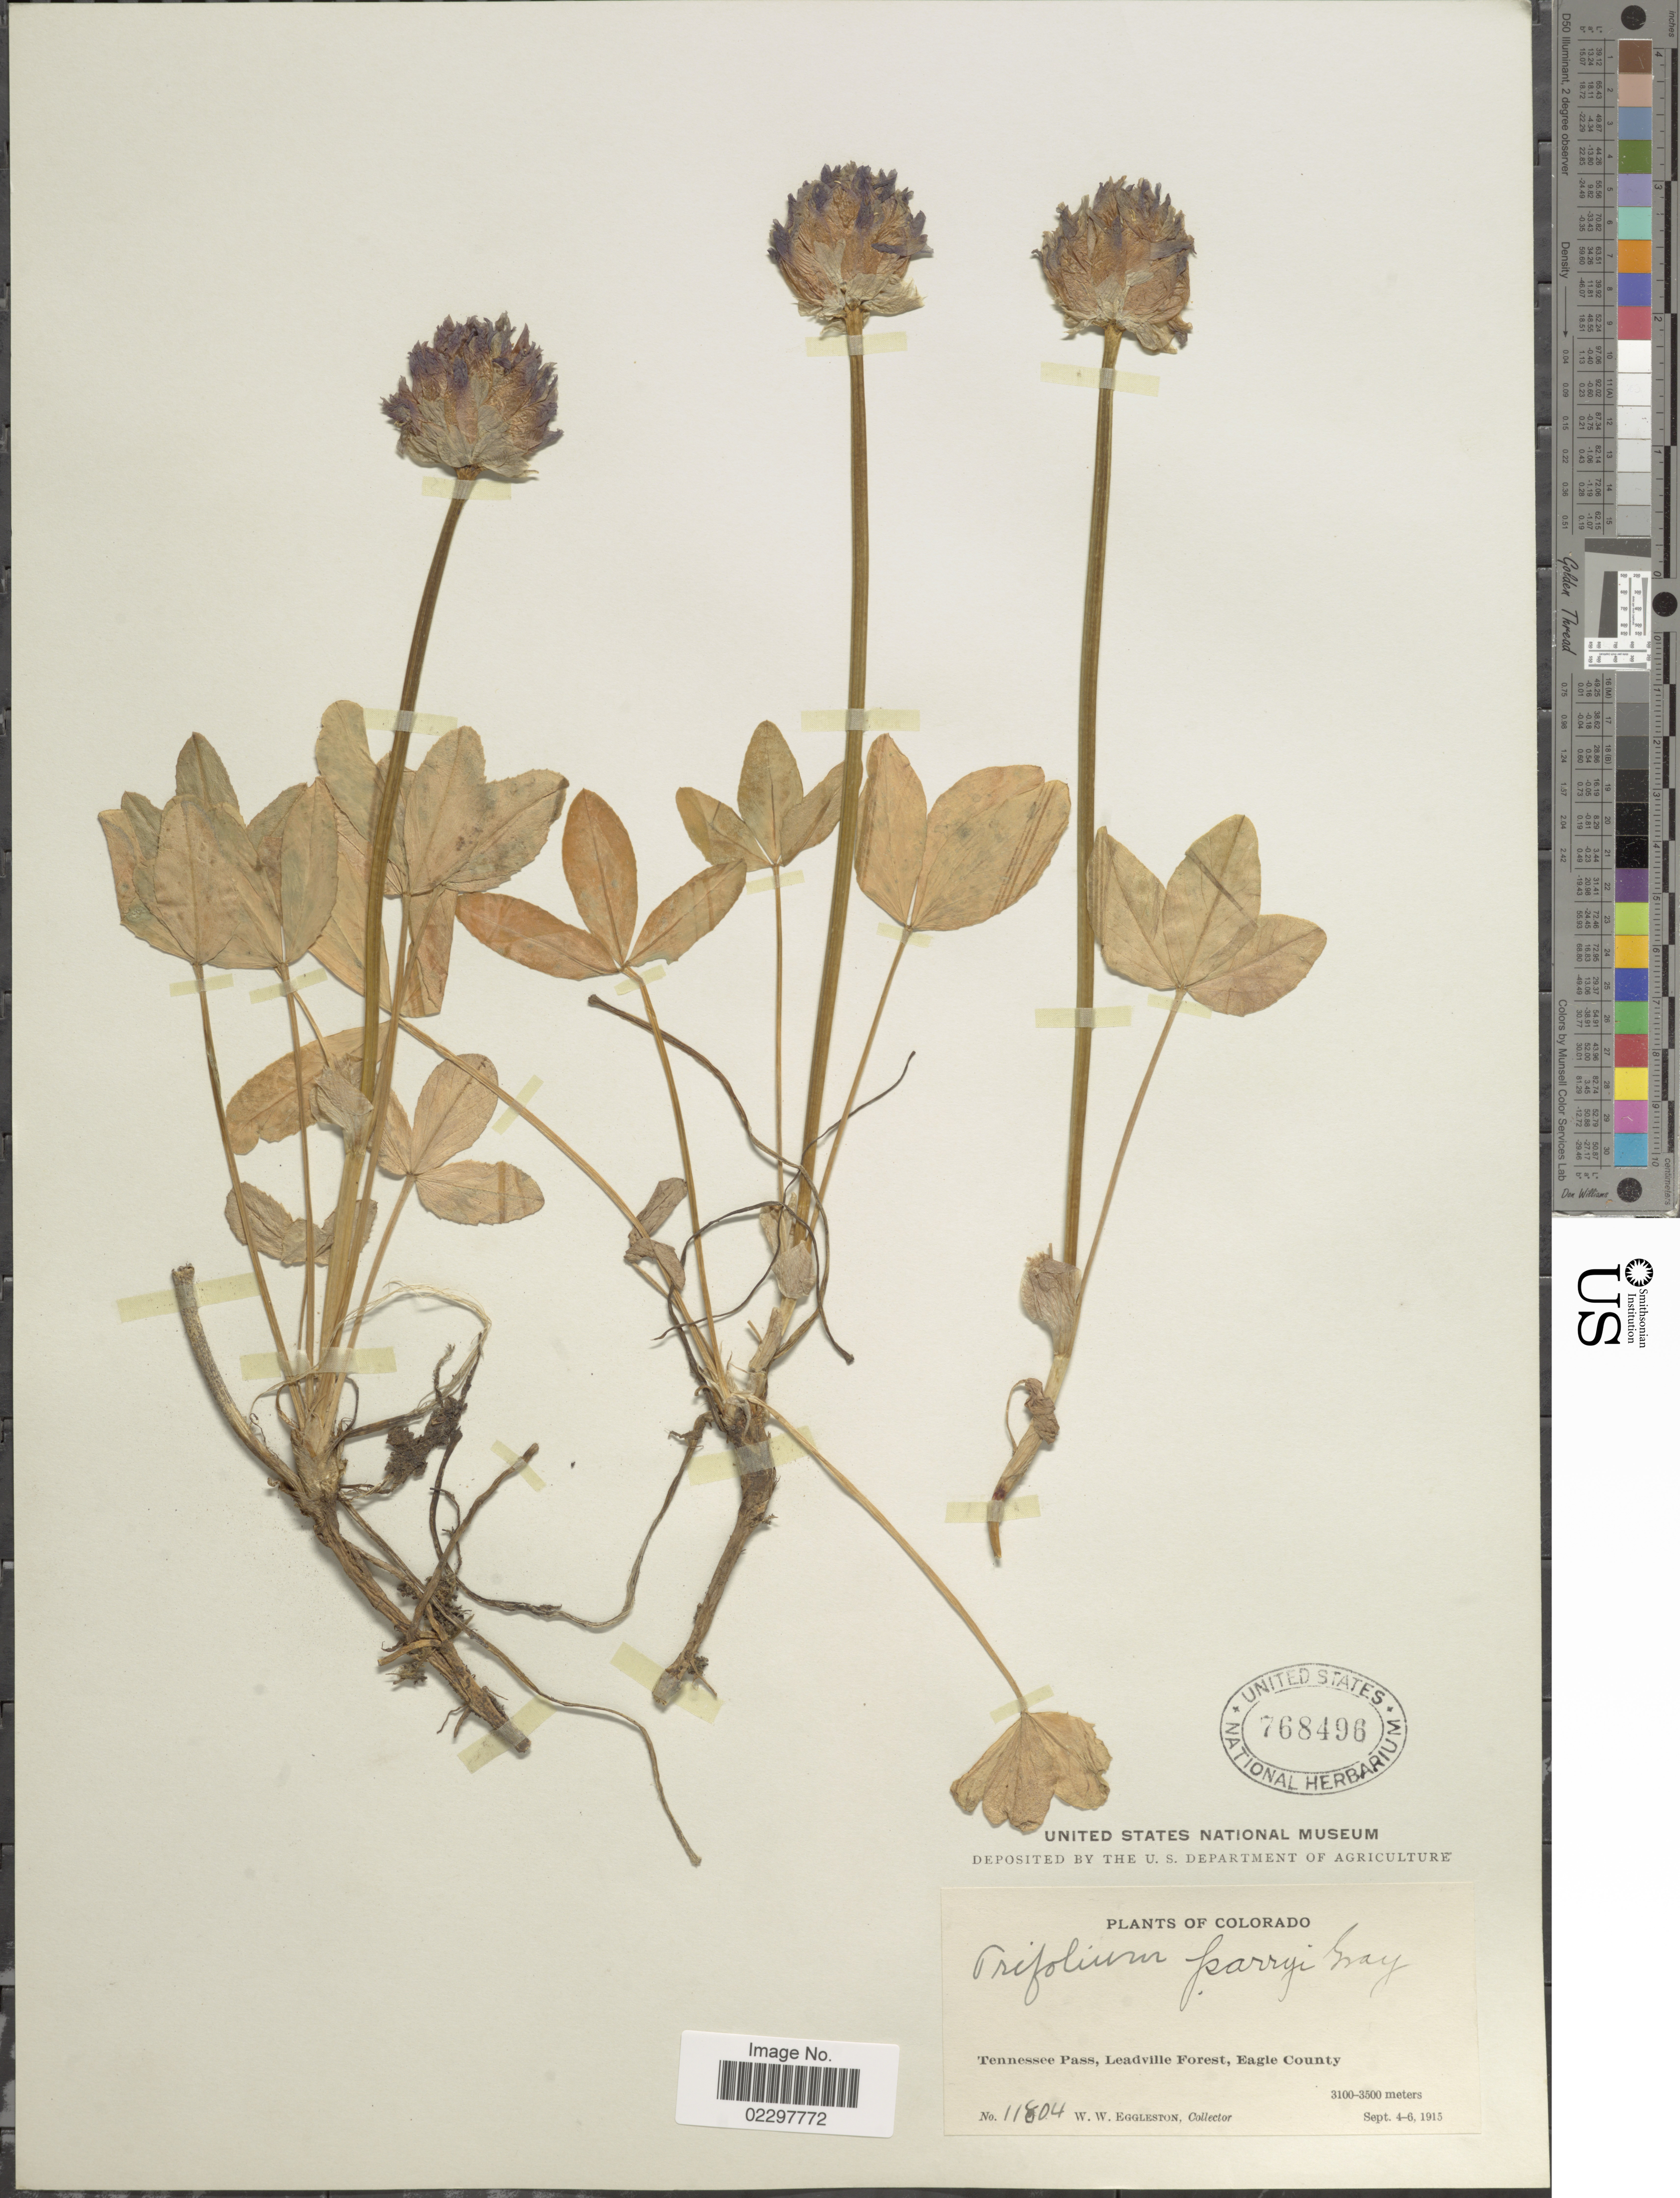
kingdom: Plantae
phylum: Tracheophyta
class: Magnoliopsida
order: Fabales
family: Fabaceae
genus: Trifolium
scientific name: Trifolium parryi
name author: A. Gray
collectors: W. W. Eggleston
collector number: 11804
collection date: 1915-09-04/1915-09-06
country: United States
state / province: Colorado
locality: Tennessee Pass, Leadville Forest, Eagle County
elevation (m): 3100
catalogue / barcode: US 768496